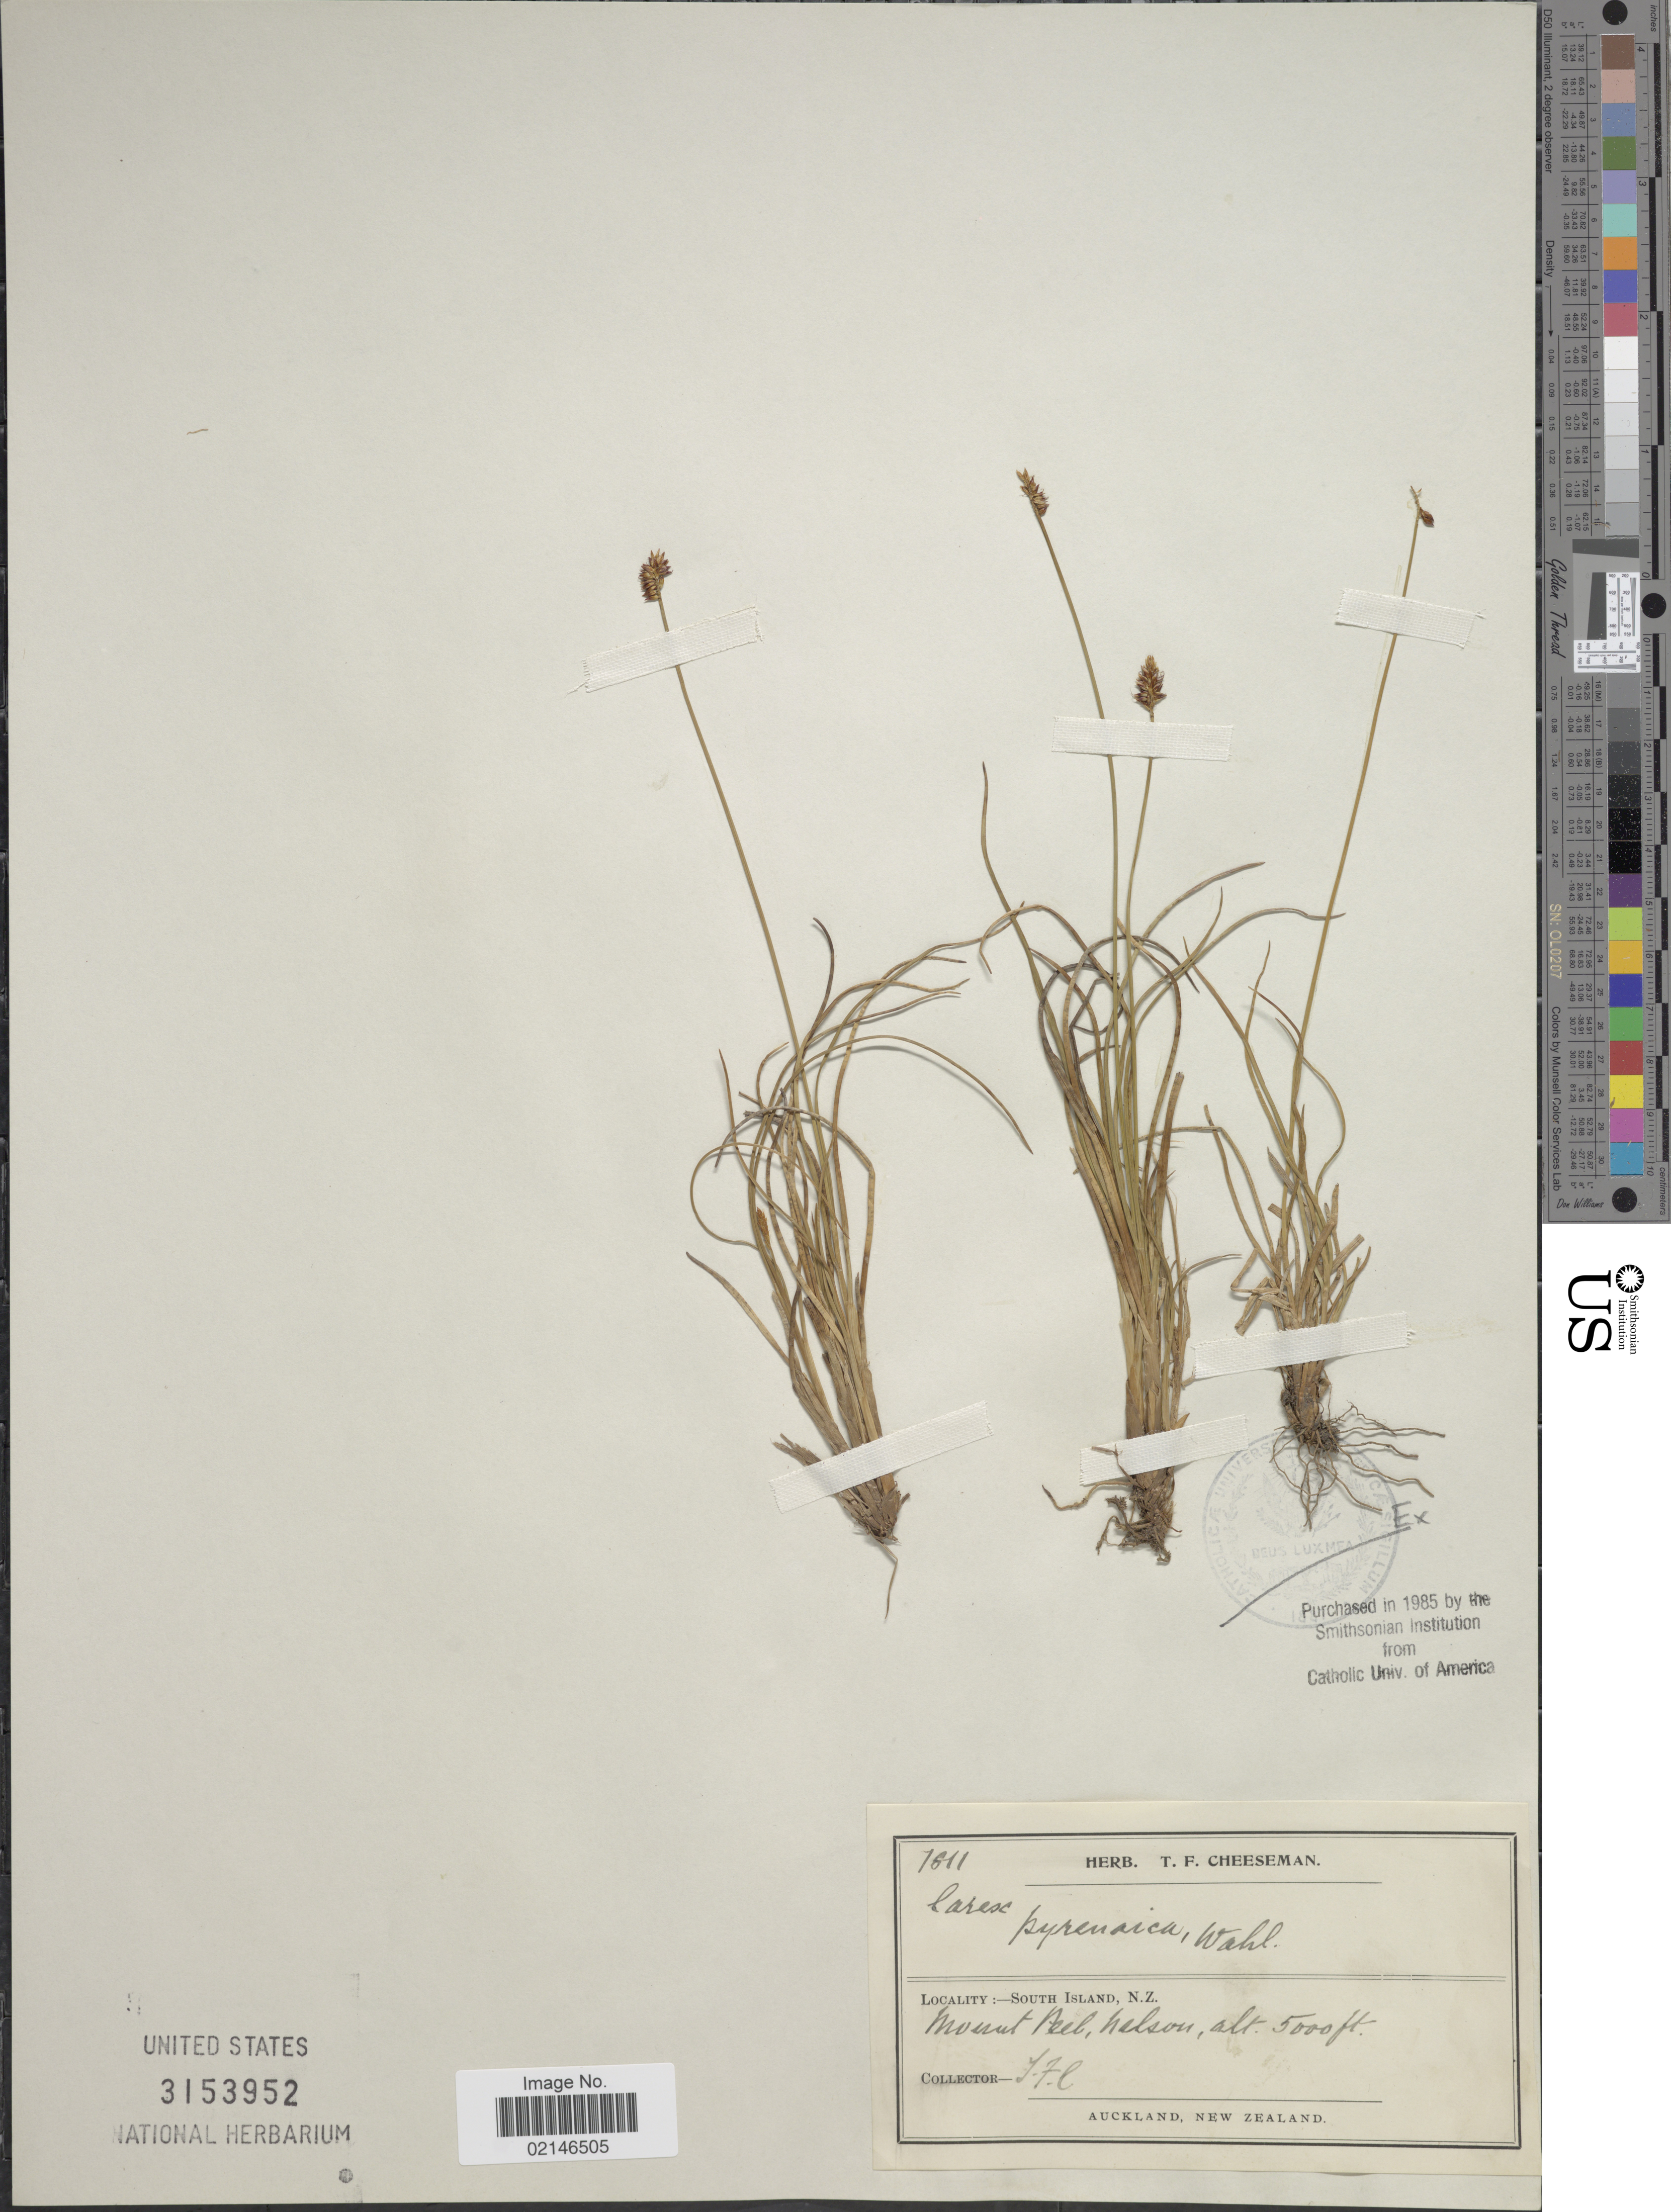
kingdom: Plantae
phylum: Tracheophyta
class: Liliopsida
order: Poales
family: Cyperaceae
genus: Carex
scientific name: Carex pyrenaica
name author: Wahlenb.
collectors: T. F. Cheeseman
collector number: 1811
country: New Zealand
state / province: Nelson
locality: South Island, Mount Peel, Nelson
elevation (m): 1524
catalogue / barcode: US 3153952